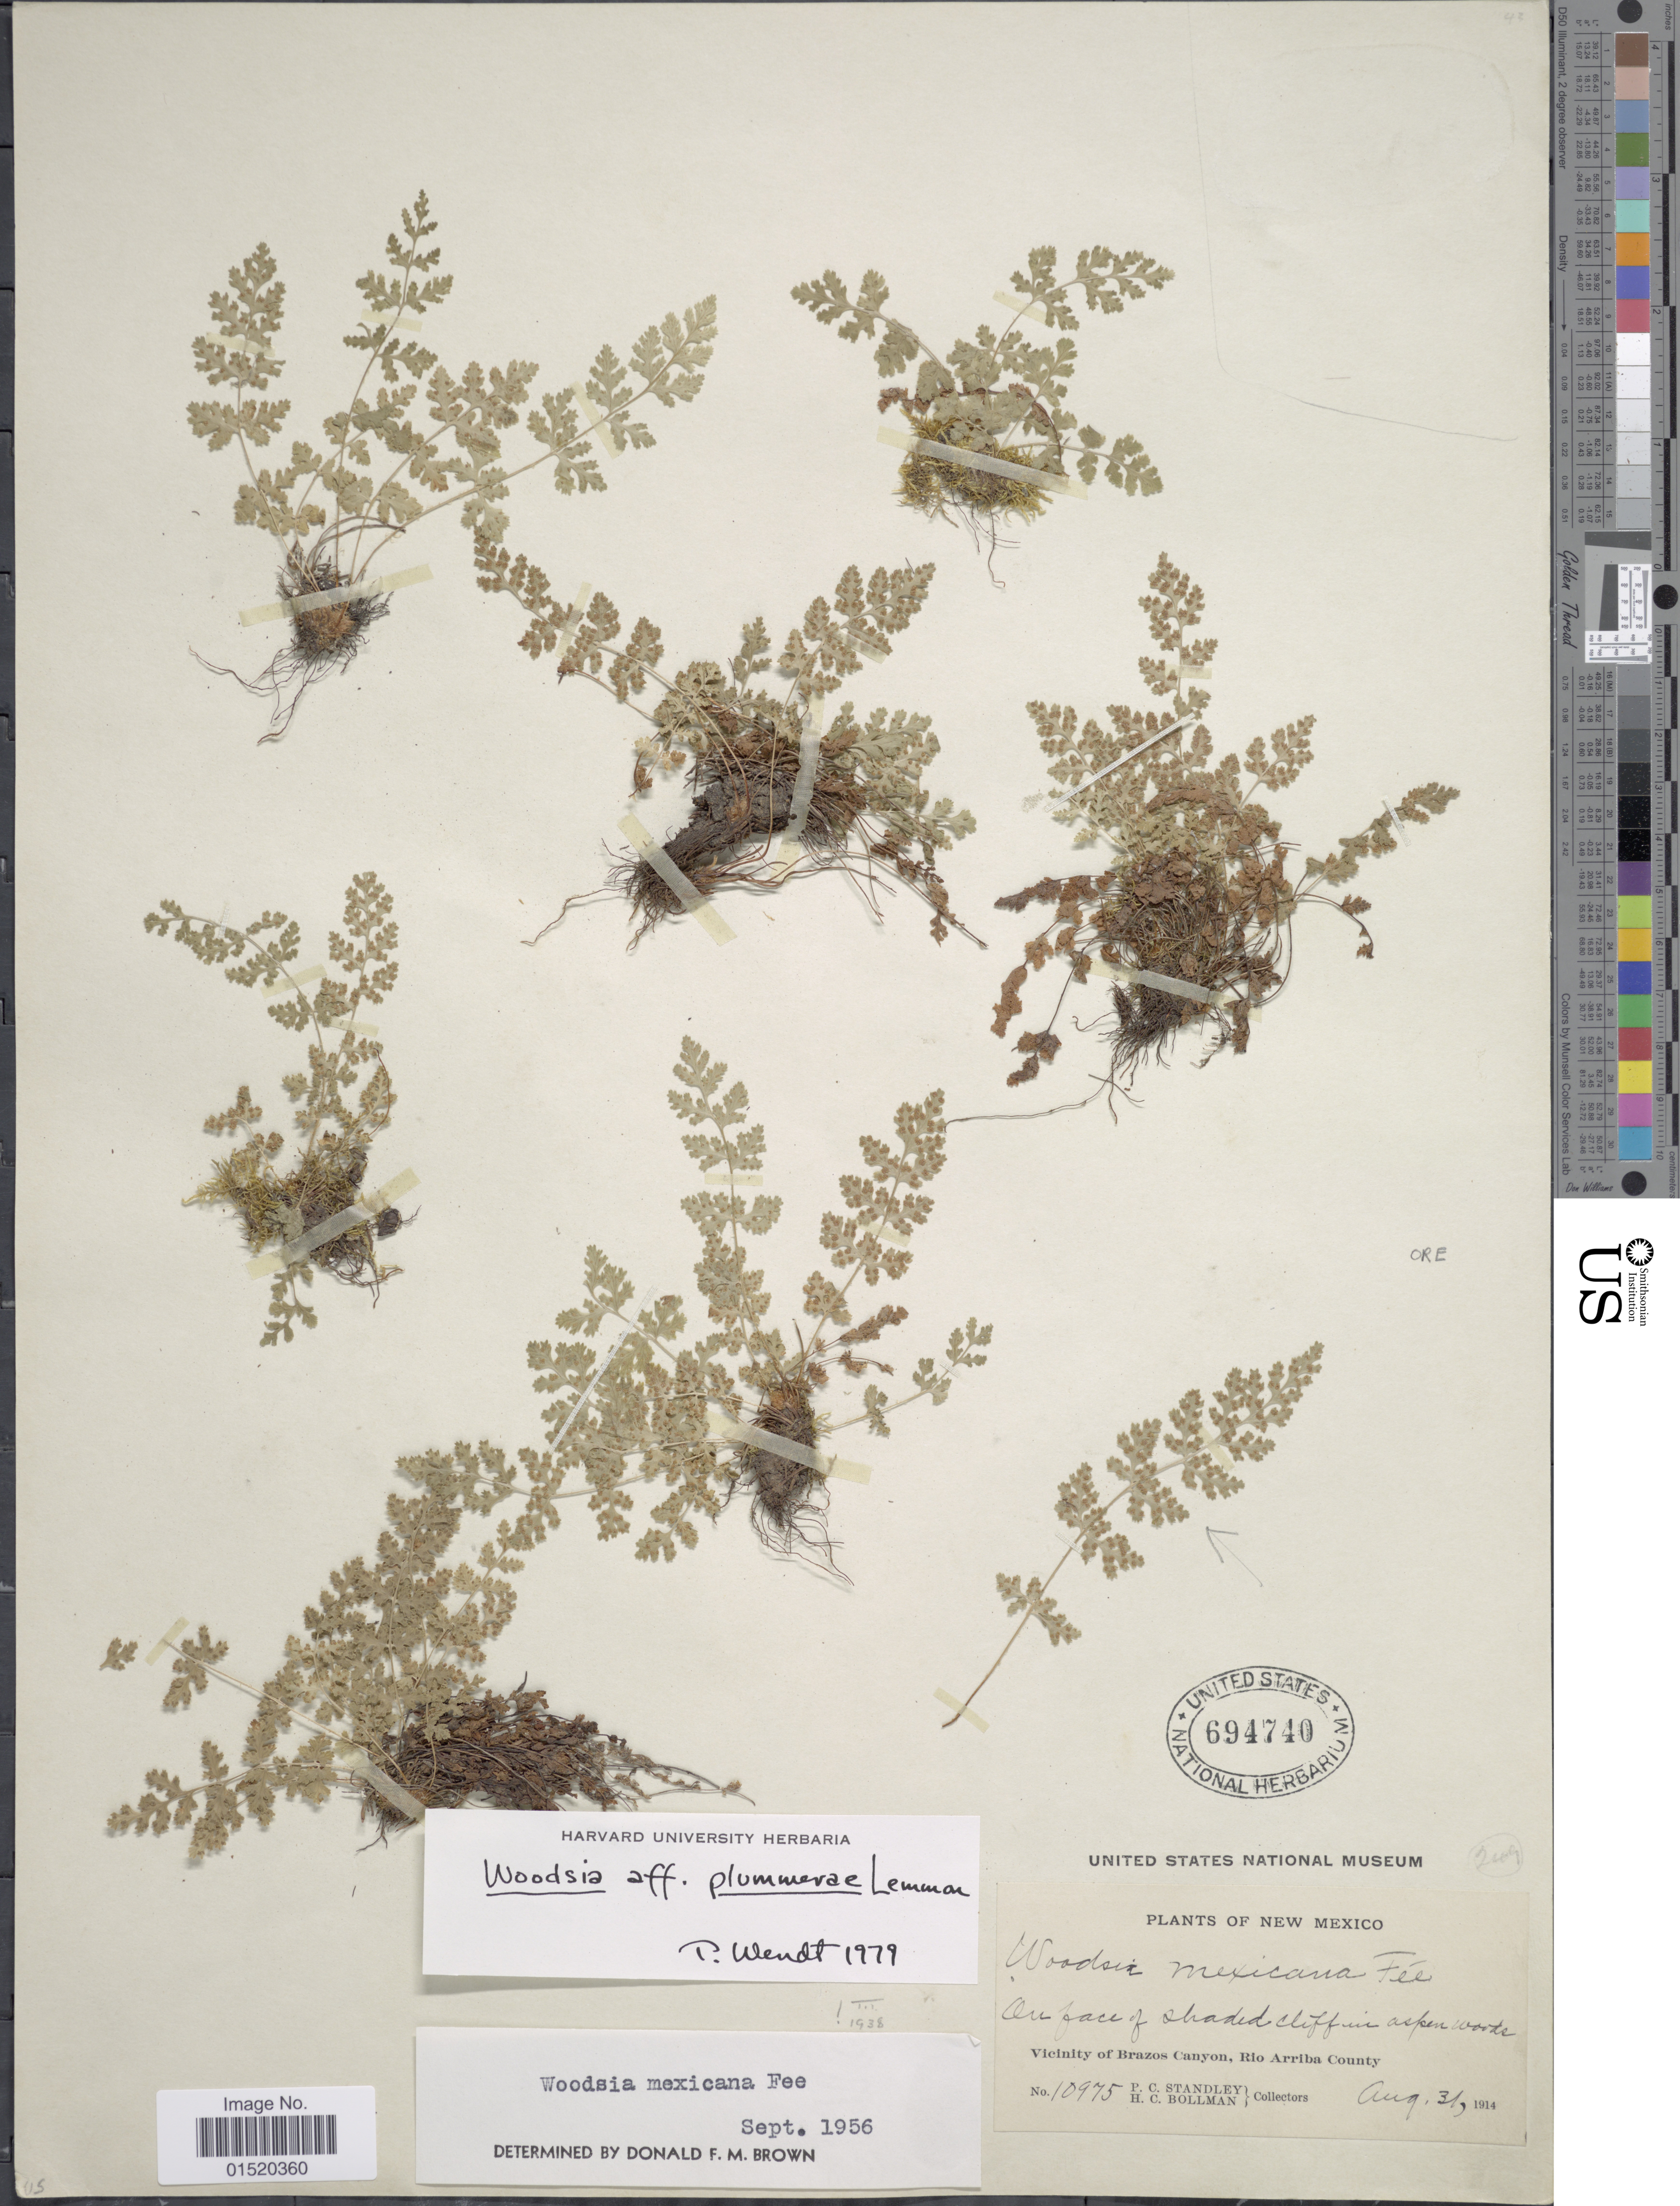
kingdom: Plantae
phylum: Tracheophyta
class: Polypodiopsida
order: Polypodiales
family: Woodsiaceae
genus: Woodsia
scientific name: Woodsia oregana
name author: D.C. Eaton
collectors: P. C. Standley & H. C. Bollman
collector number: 10975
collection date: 1914-08-31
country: United States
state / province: New Mexico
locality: On face of shaded cliff in aspen woods, Vicinity of Brazos Canyon, Rio Arriba County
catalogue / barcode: US 694740